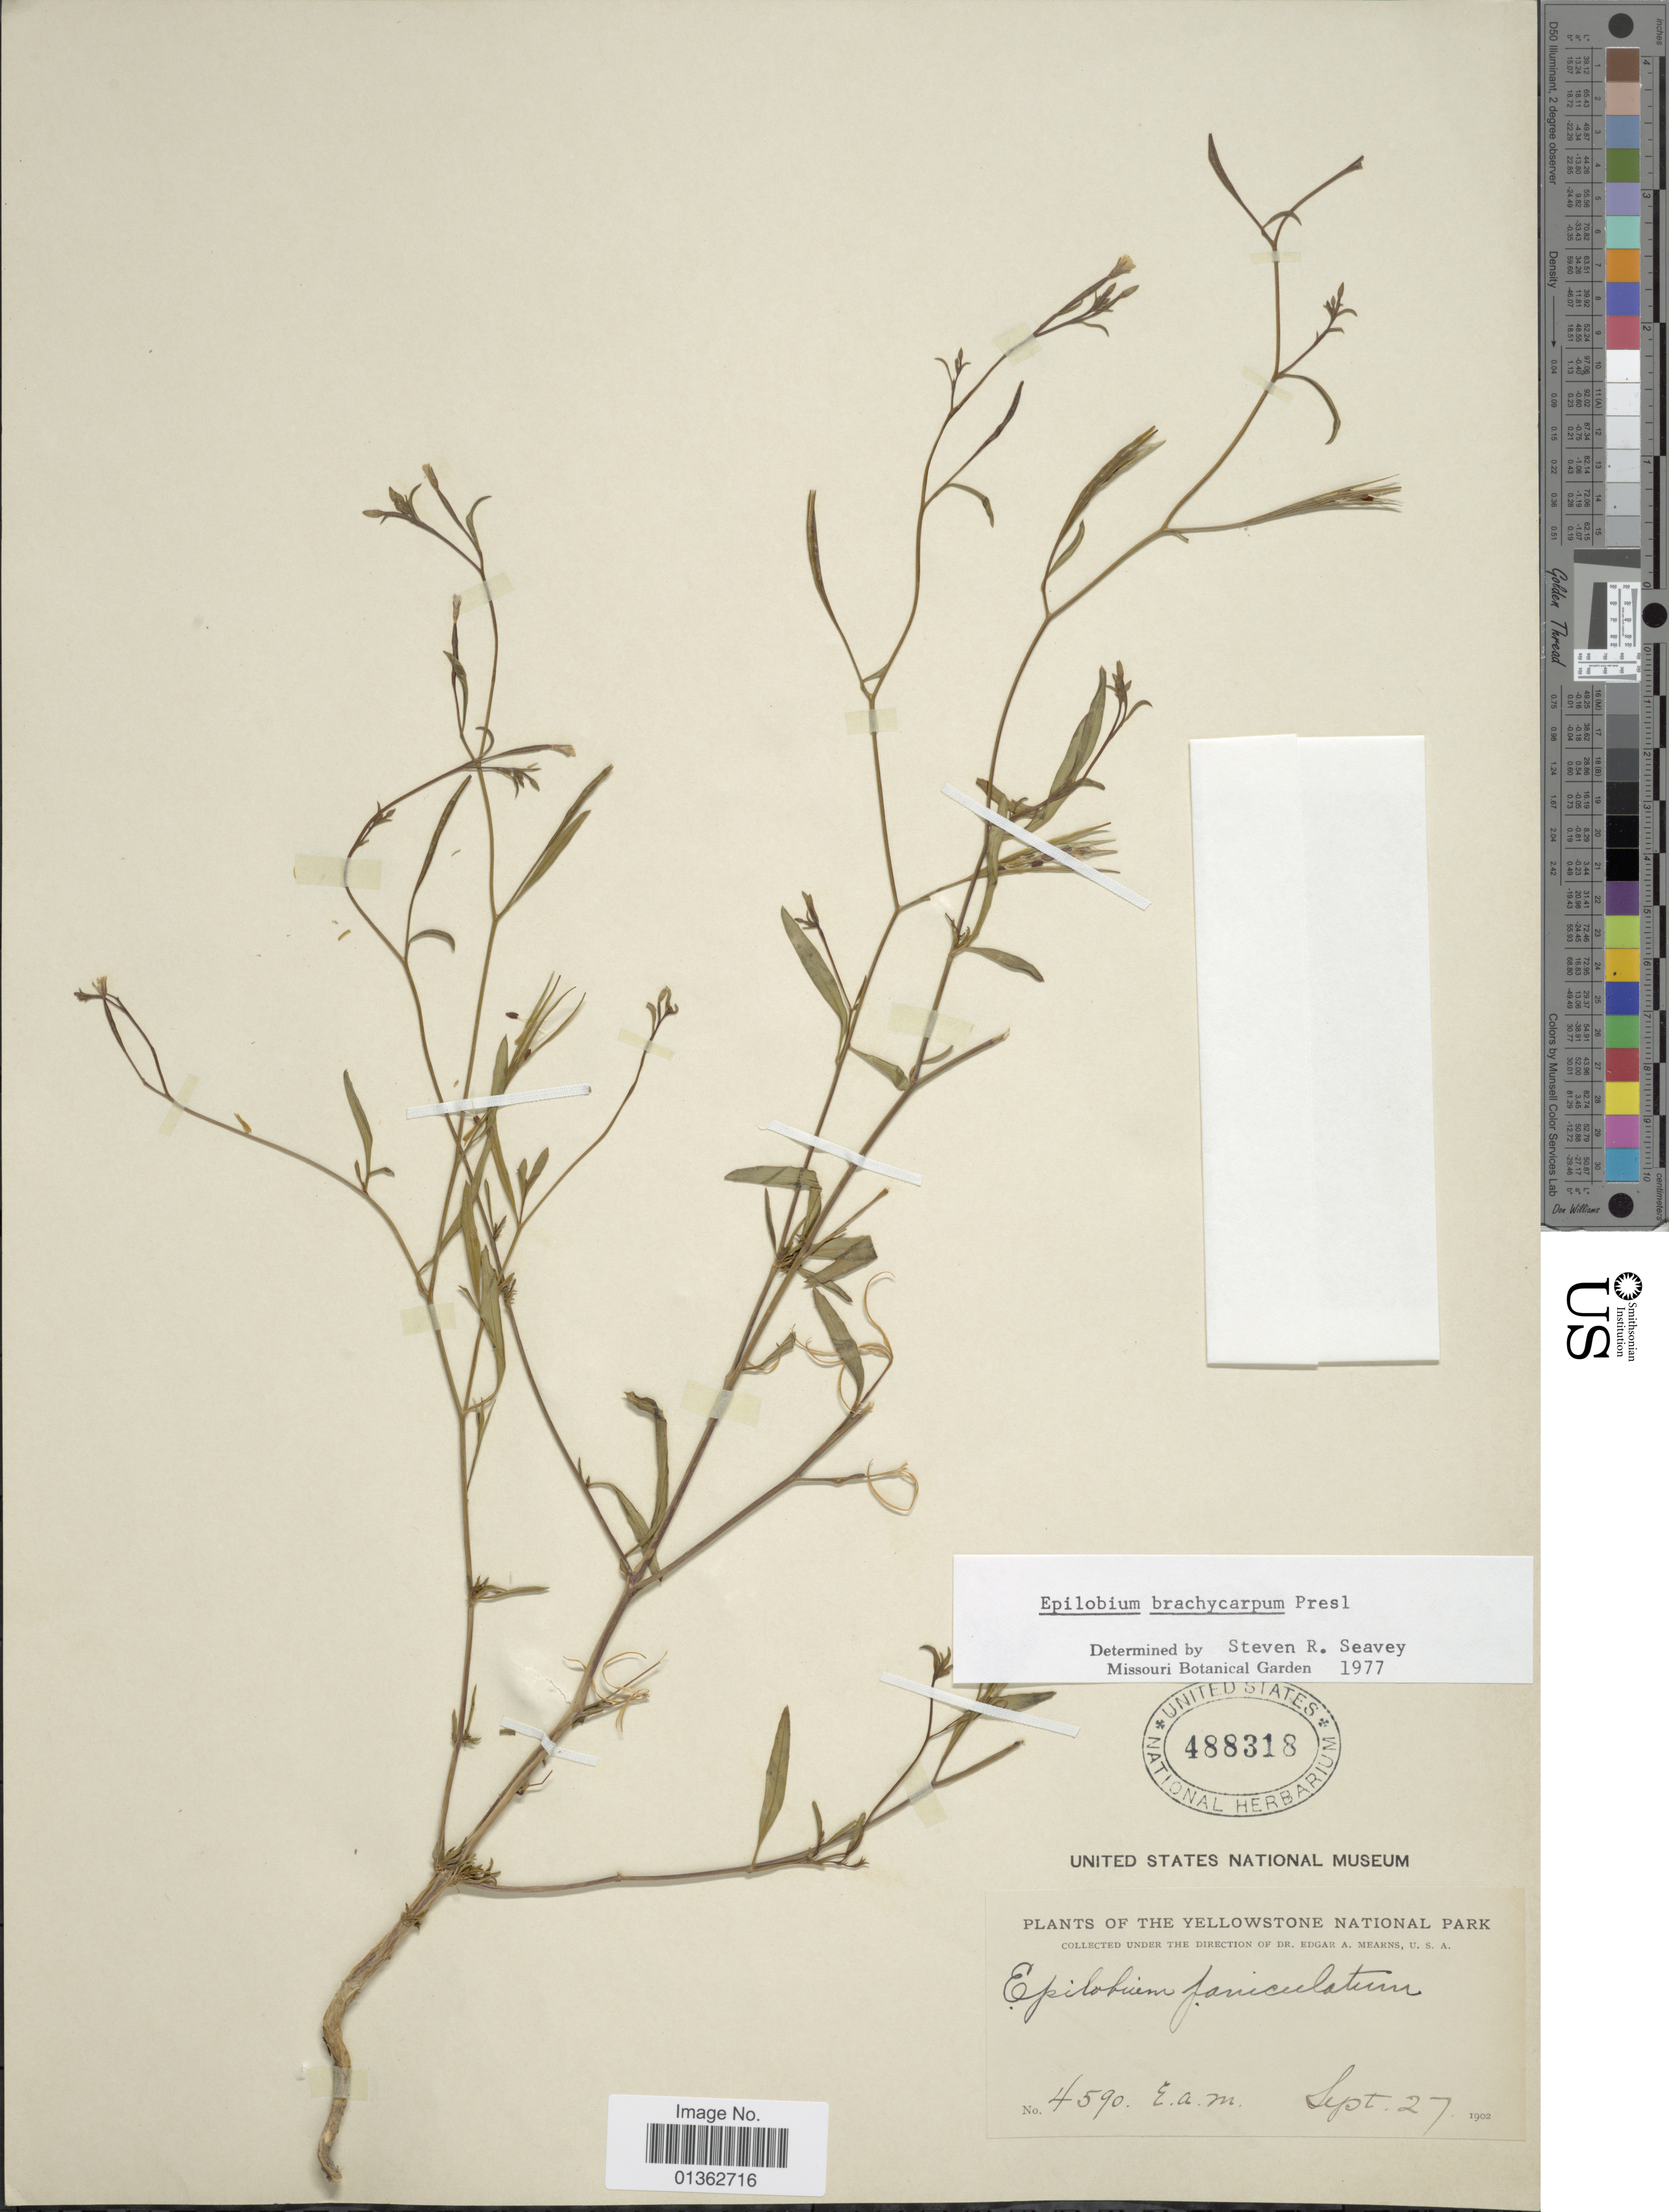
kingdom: Plantae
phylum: Tracheophyta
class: Magnoliopsida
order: Myrtales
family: Onagraceae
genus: Epilobium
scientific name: Epilobium brachycarpum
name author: C. Presl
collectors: E. A. Mearns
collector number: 4590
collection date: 1902-09-27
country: United States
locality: Yellowstone National Park.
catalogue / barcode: US 488318